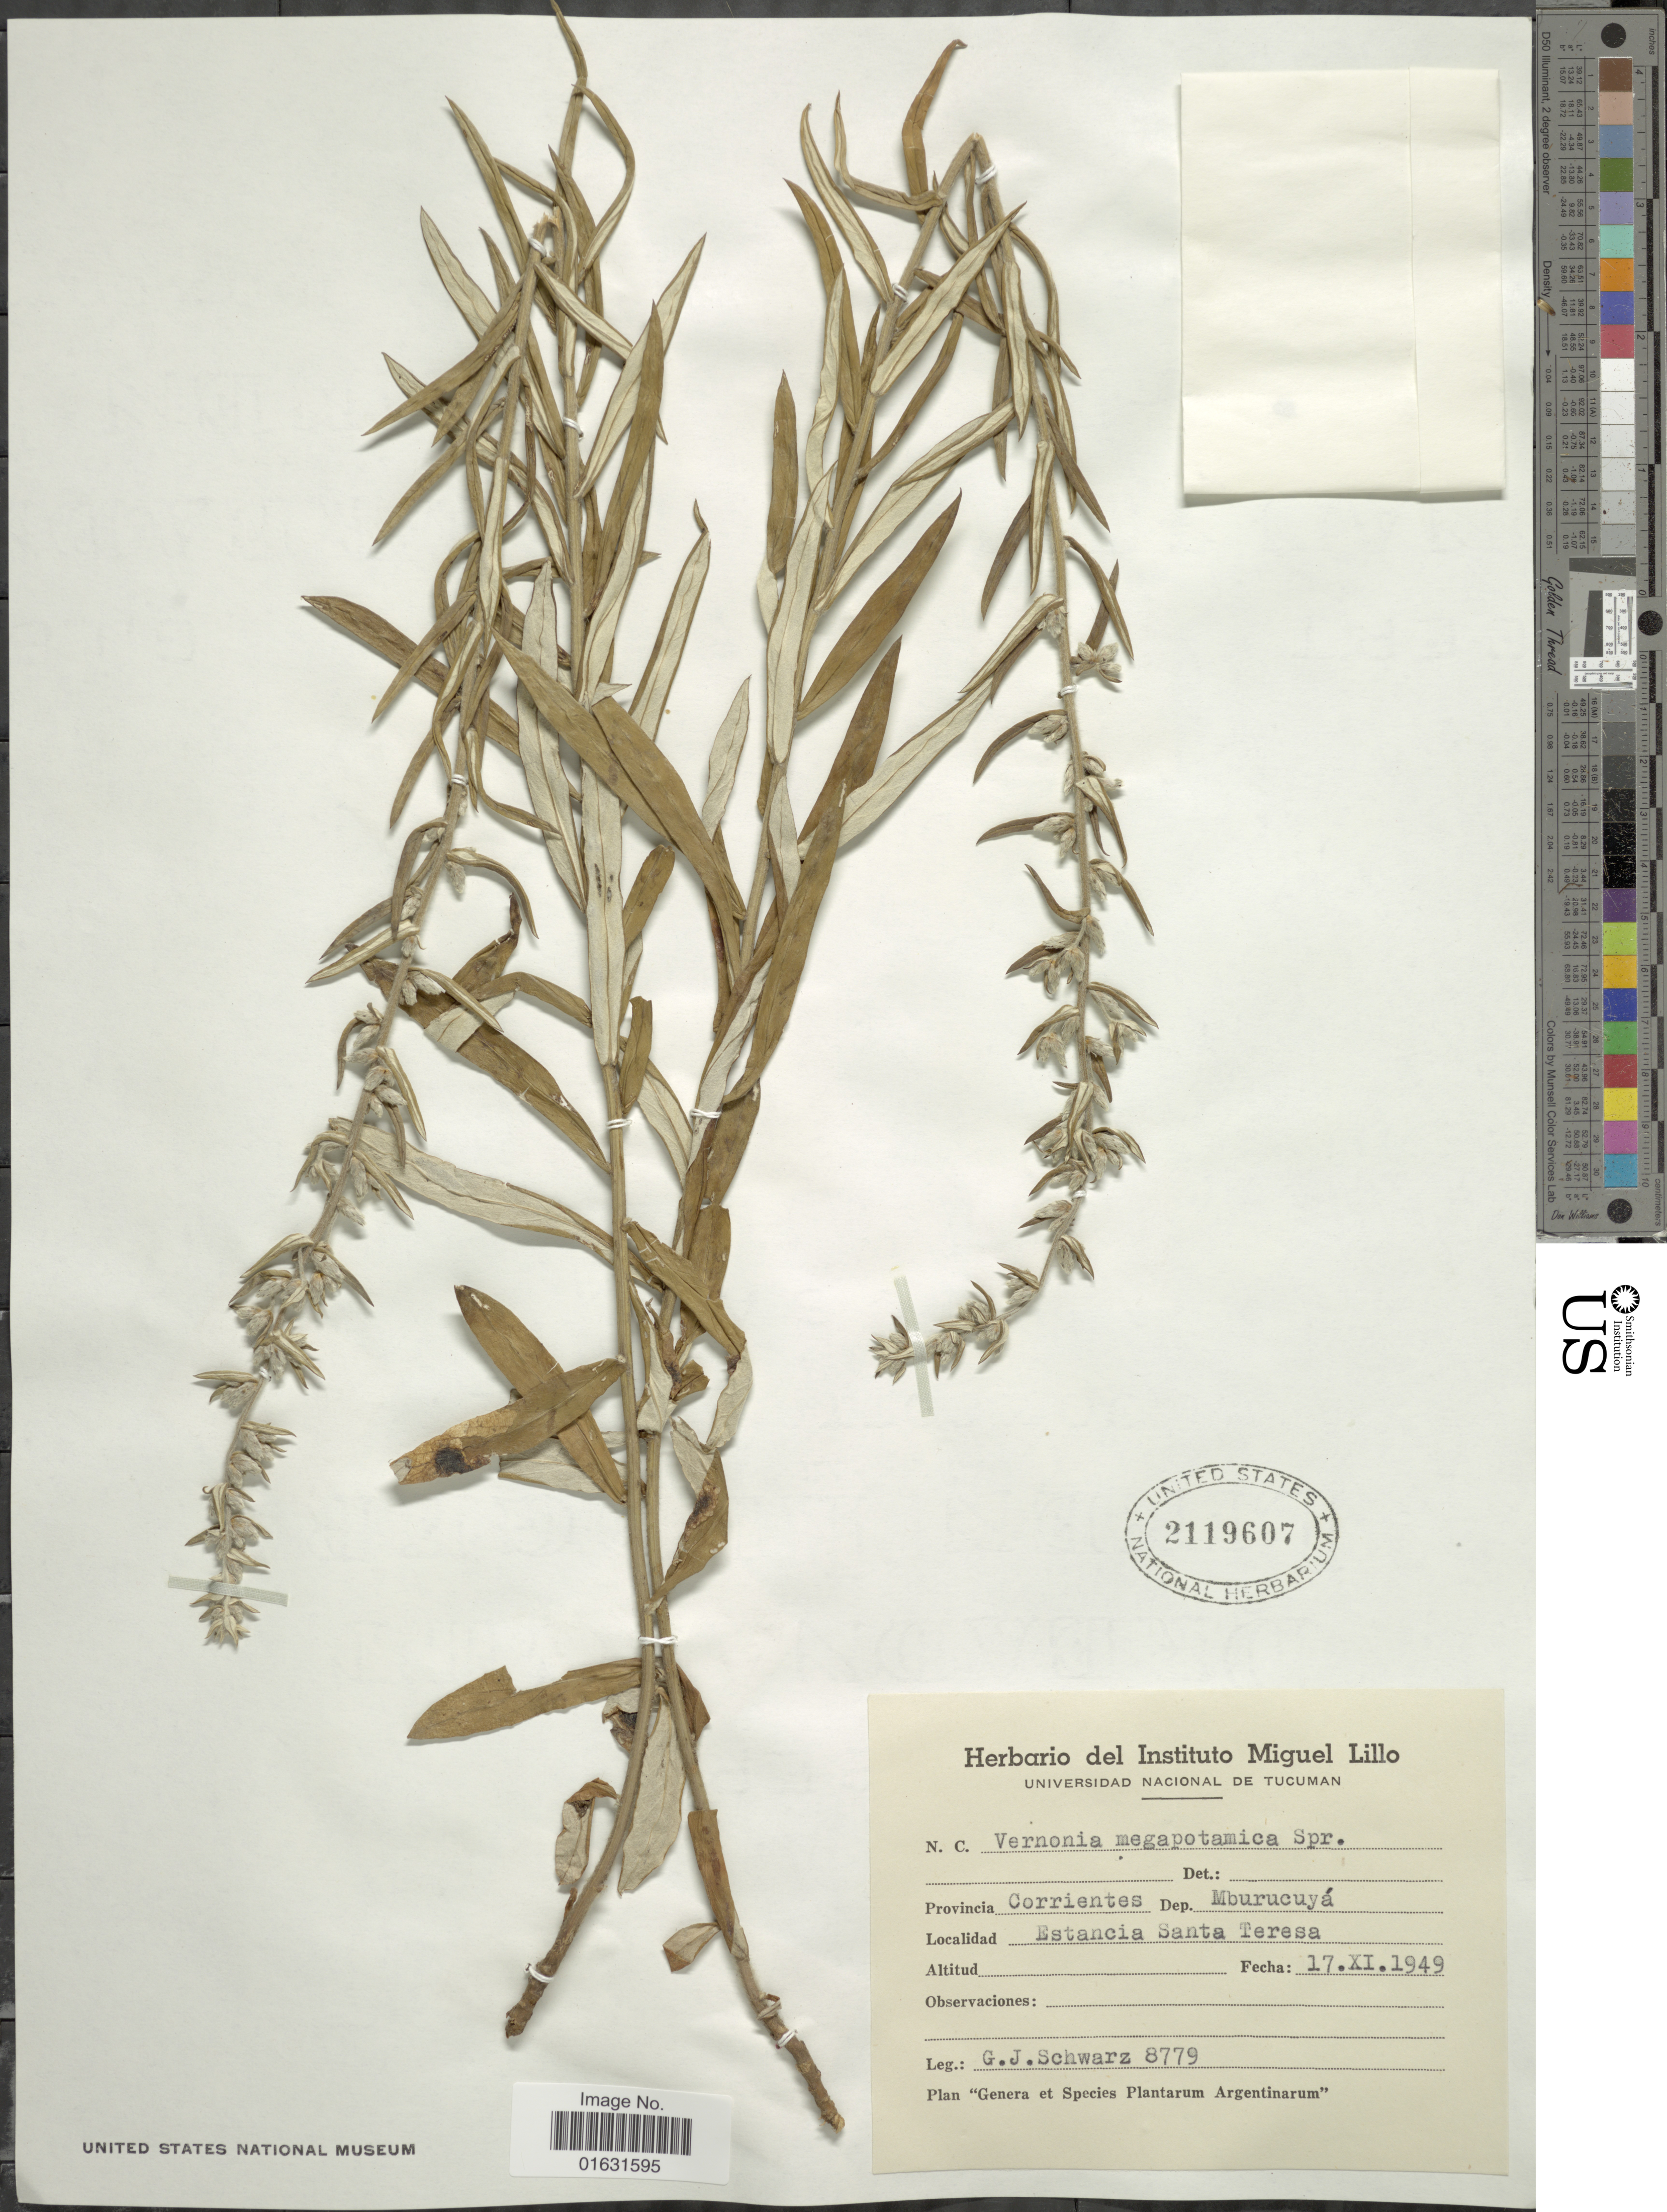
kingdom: Plantae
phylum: Tracheophyta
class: Magnoliopsida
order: Asterales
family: Asteraceae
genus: Stenocephalum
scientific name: Stenocephalum megapotamicum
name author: (Spreng.) Sch. Bip.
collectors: G. J. Schwarz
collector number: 8779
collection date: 1949-11-17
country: Argentina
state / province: Corrientes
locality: Dep. Mburucuya, Estancia Santa Teresa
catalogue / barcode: US 2119607